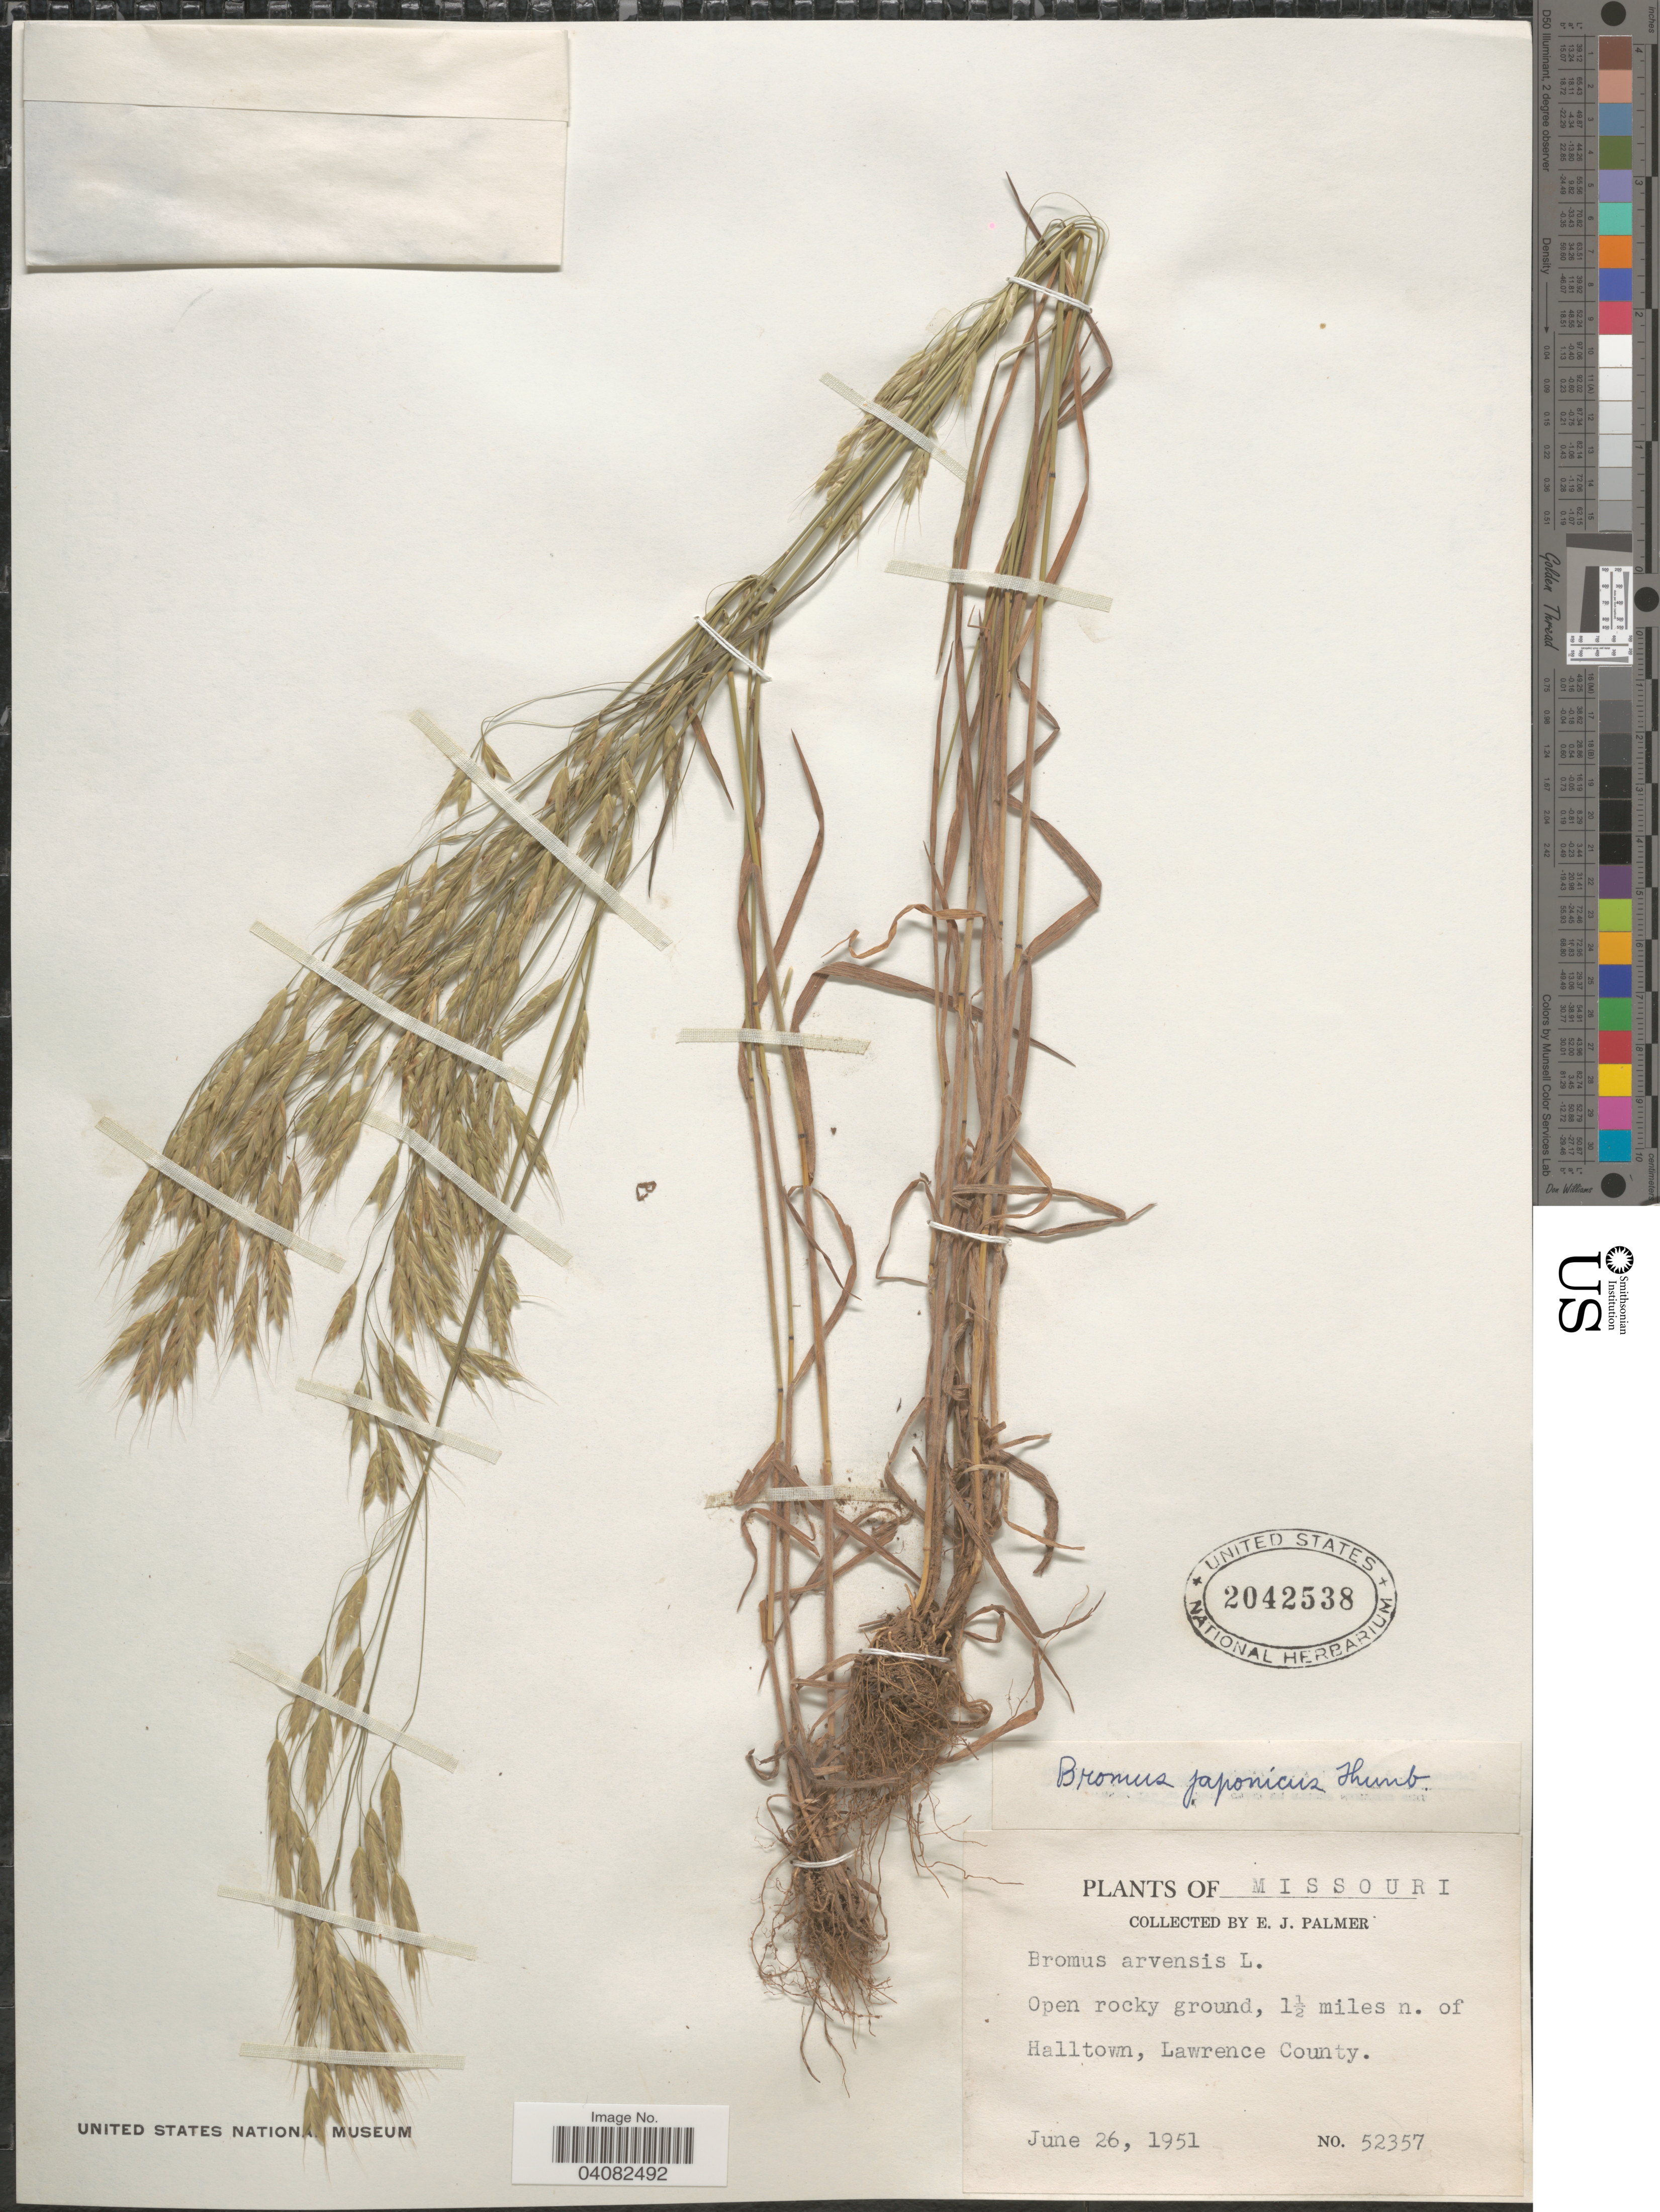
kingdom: Plantae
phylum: Tracheophyta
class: Liliopsida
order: Poales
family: Poaceae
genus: Bromus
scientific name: Bromus intermedius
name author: Gussone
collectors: E. J. Palmer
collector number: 52357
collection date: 1951-06-26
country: United States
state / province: Missouri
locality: Open rocky ground, 1½ miles n. of Halltown, Lawrence County.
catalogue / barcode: US 2042538